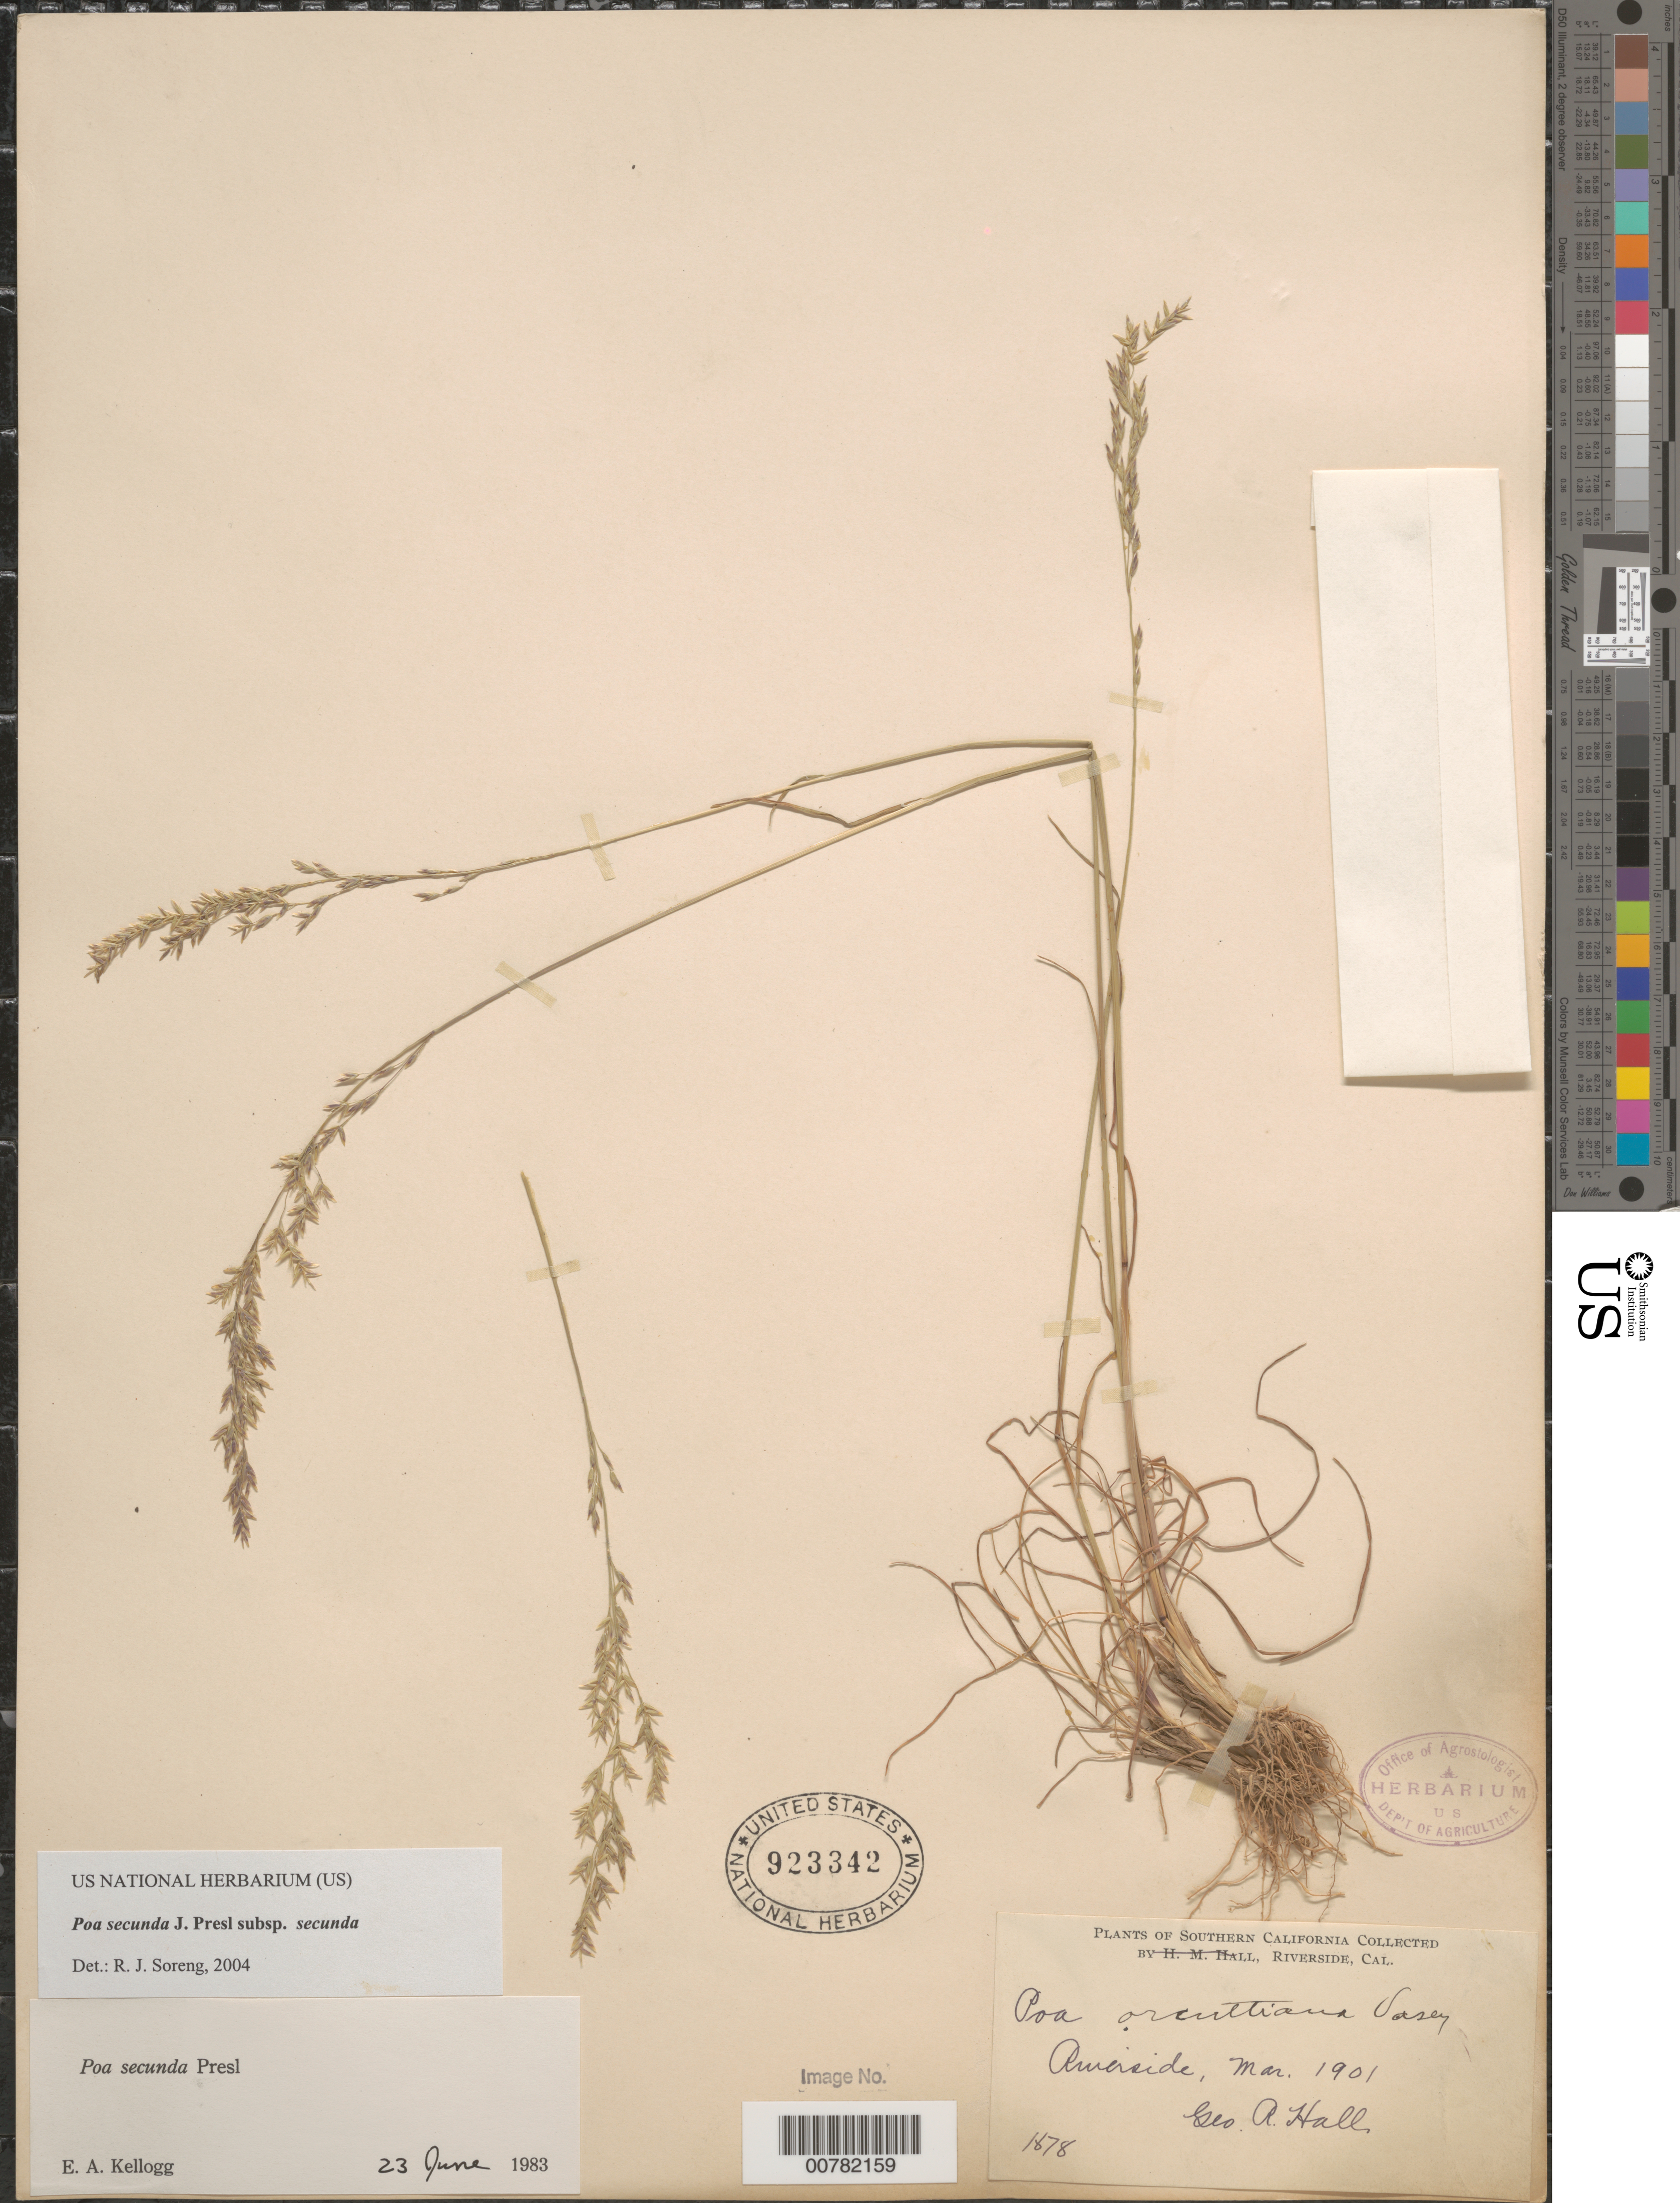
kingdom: Plantae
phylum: Tracheophyta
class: Liliopsida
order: Poales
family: Poaceae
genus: Poa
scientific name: Poa secunda subsp. secunda var. secunda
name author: J. Presl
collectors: G. Hall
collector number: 1878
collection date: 1901-03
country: United States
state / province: California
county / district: Riverside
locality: Southern California. Riverside.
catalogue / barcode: US 923342